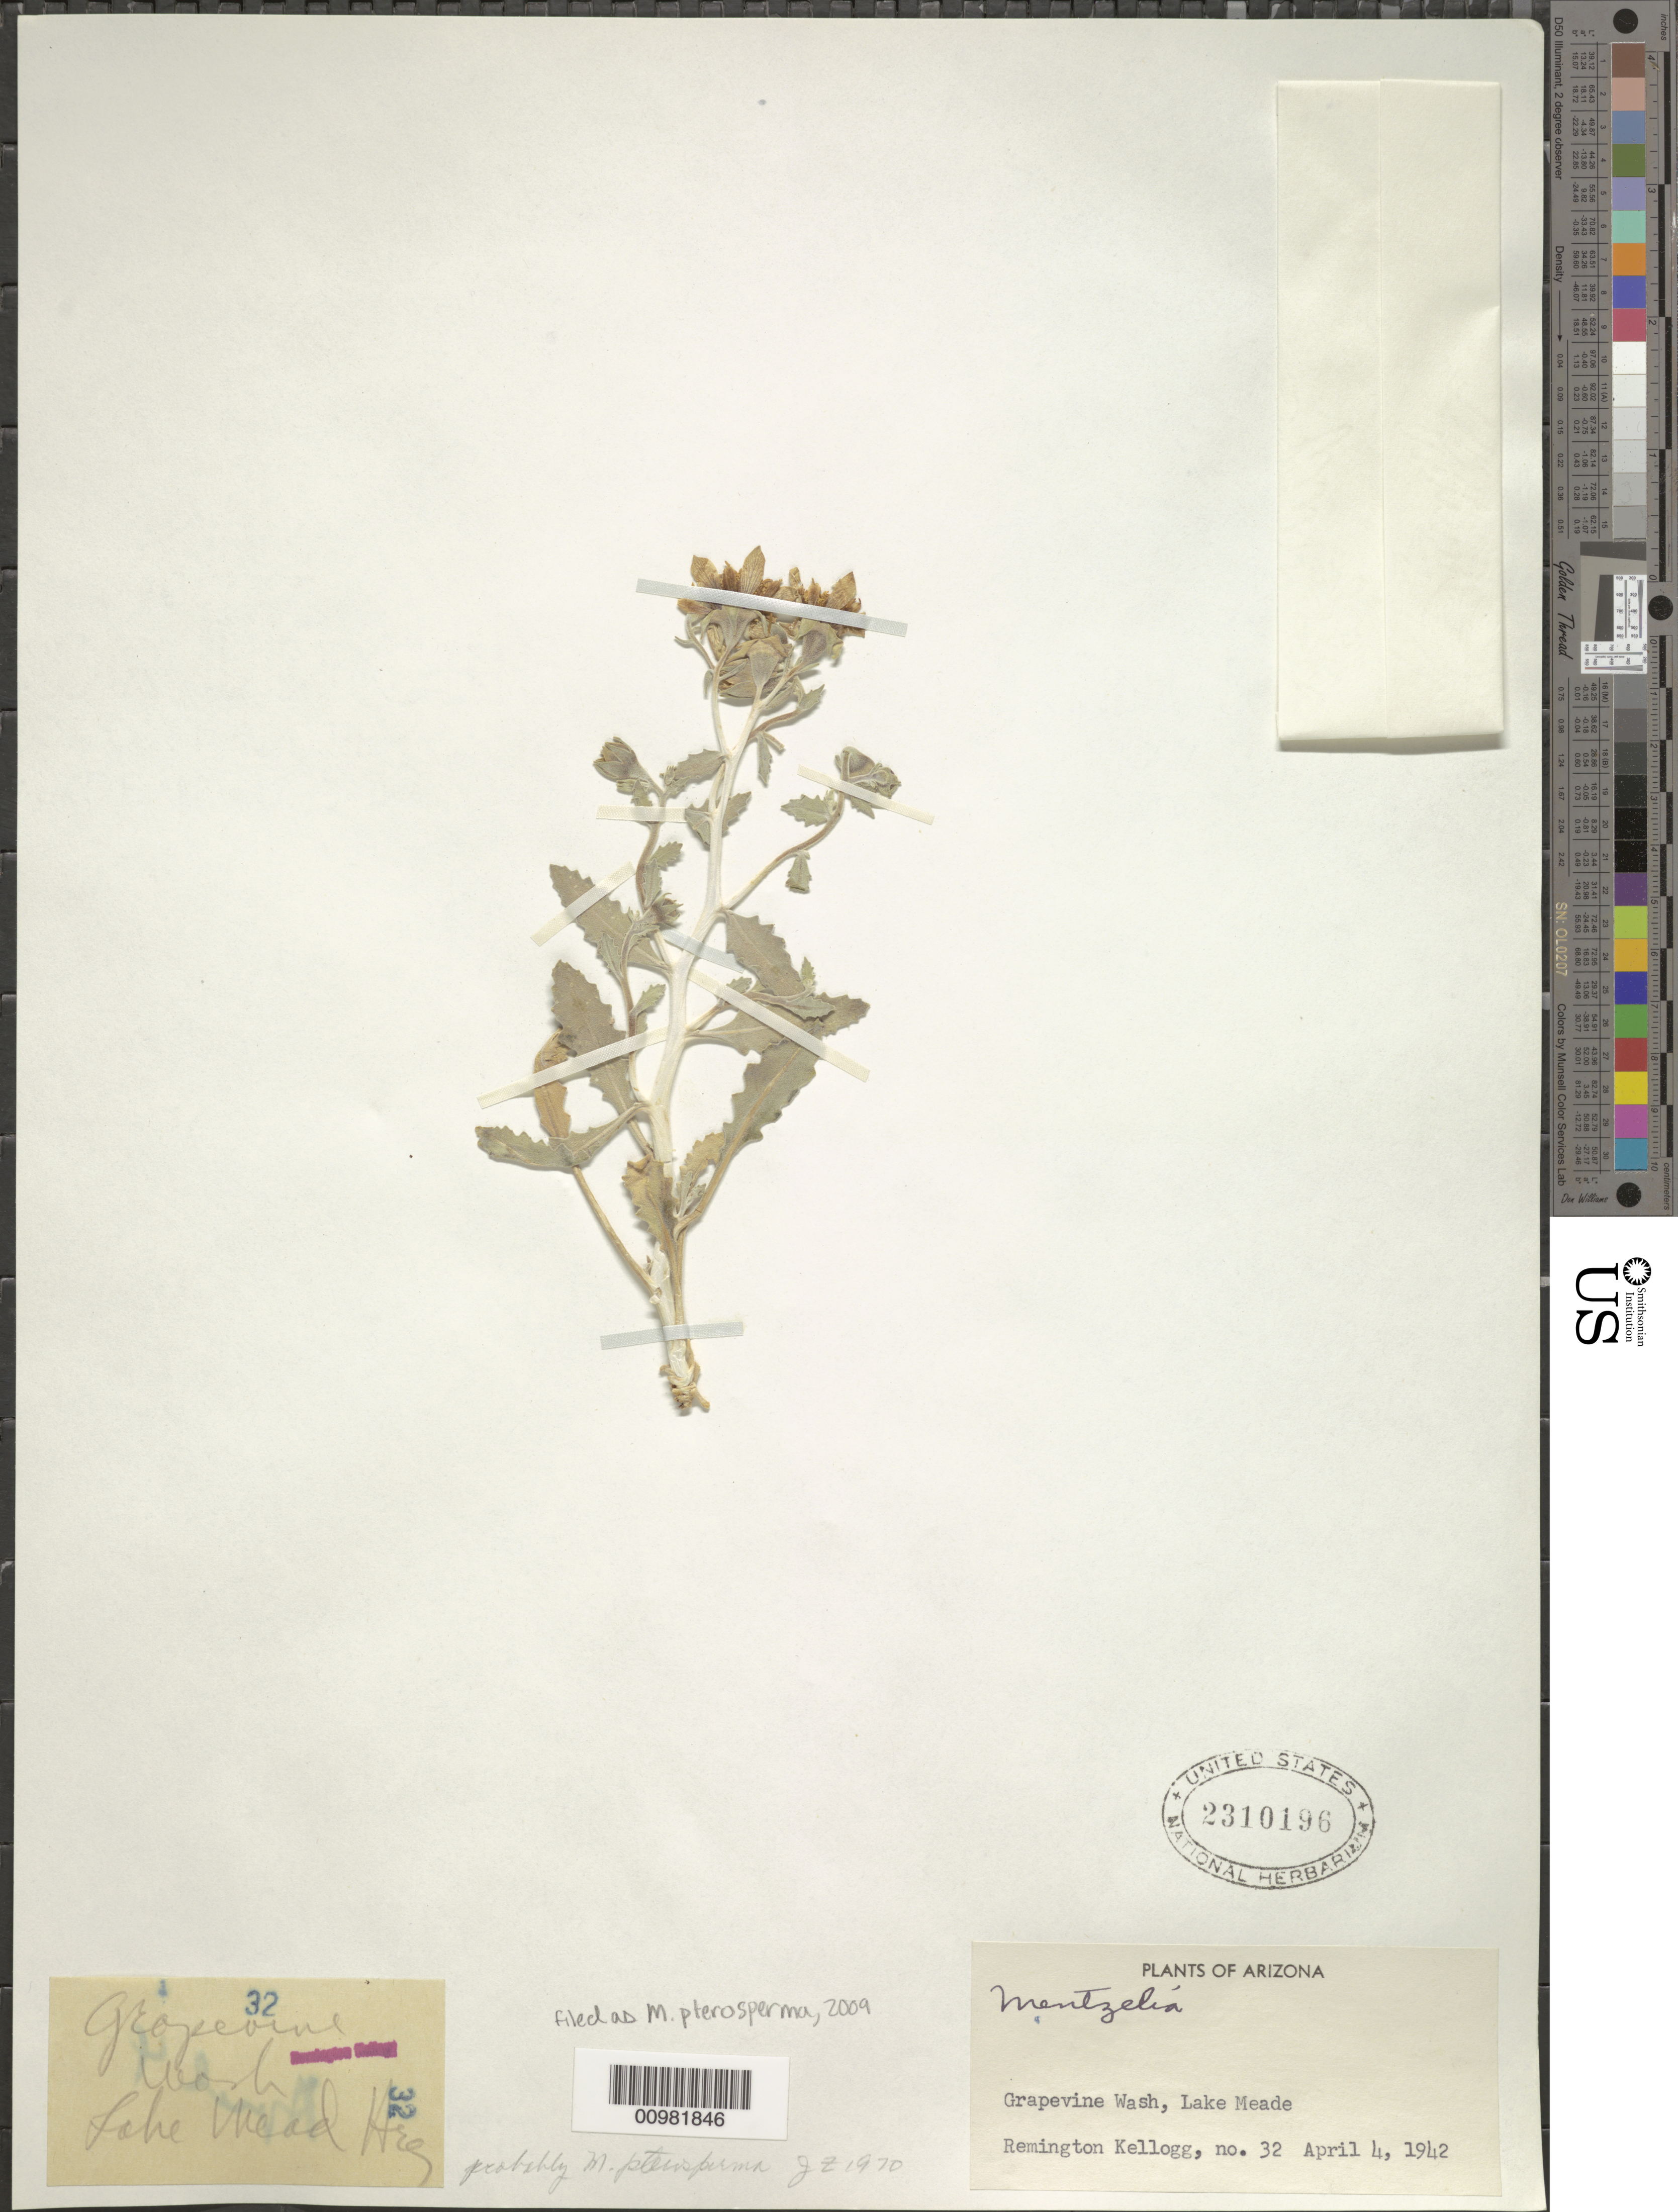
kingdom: Plantae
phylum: Tracheophyta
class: Magnoliopsida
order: Cornales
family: Loasaceae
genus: Mentzelia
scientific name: Mentzelia pterosperma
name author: Eastw.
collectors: R. Kellogg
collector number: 32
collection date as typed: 04 Apr 1942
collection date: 1942-04-04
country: United States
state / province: Arizona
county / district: Mohave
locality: Grapevine Wash, Lake Meade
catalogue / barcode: US 2310196